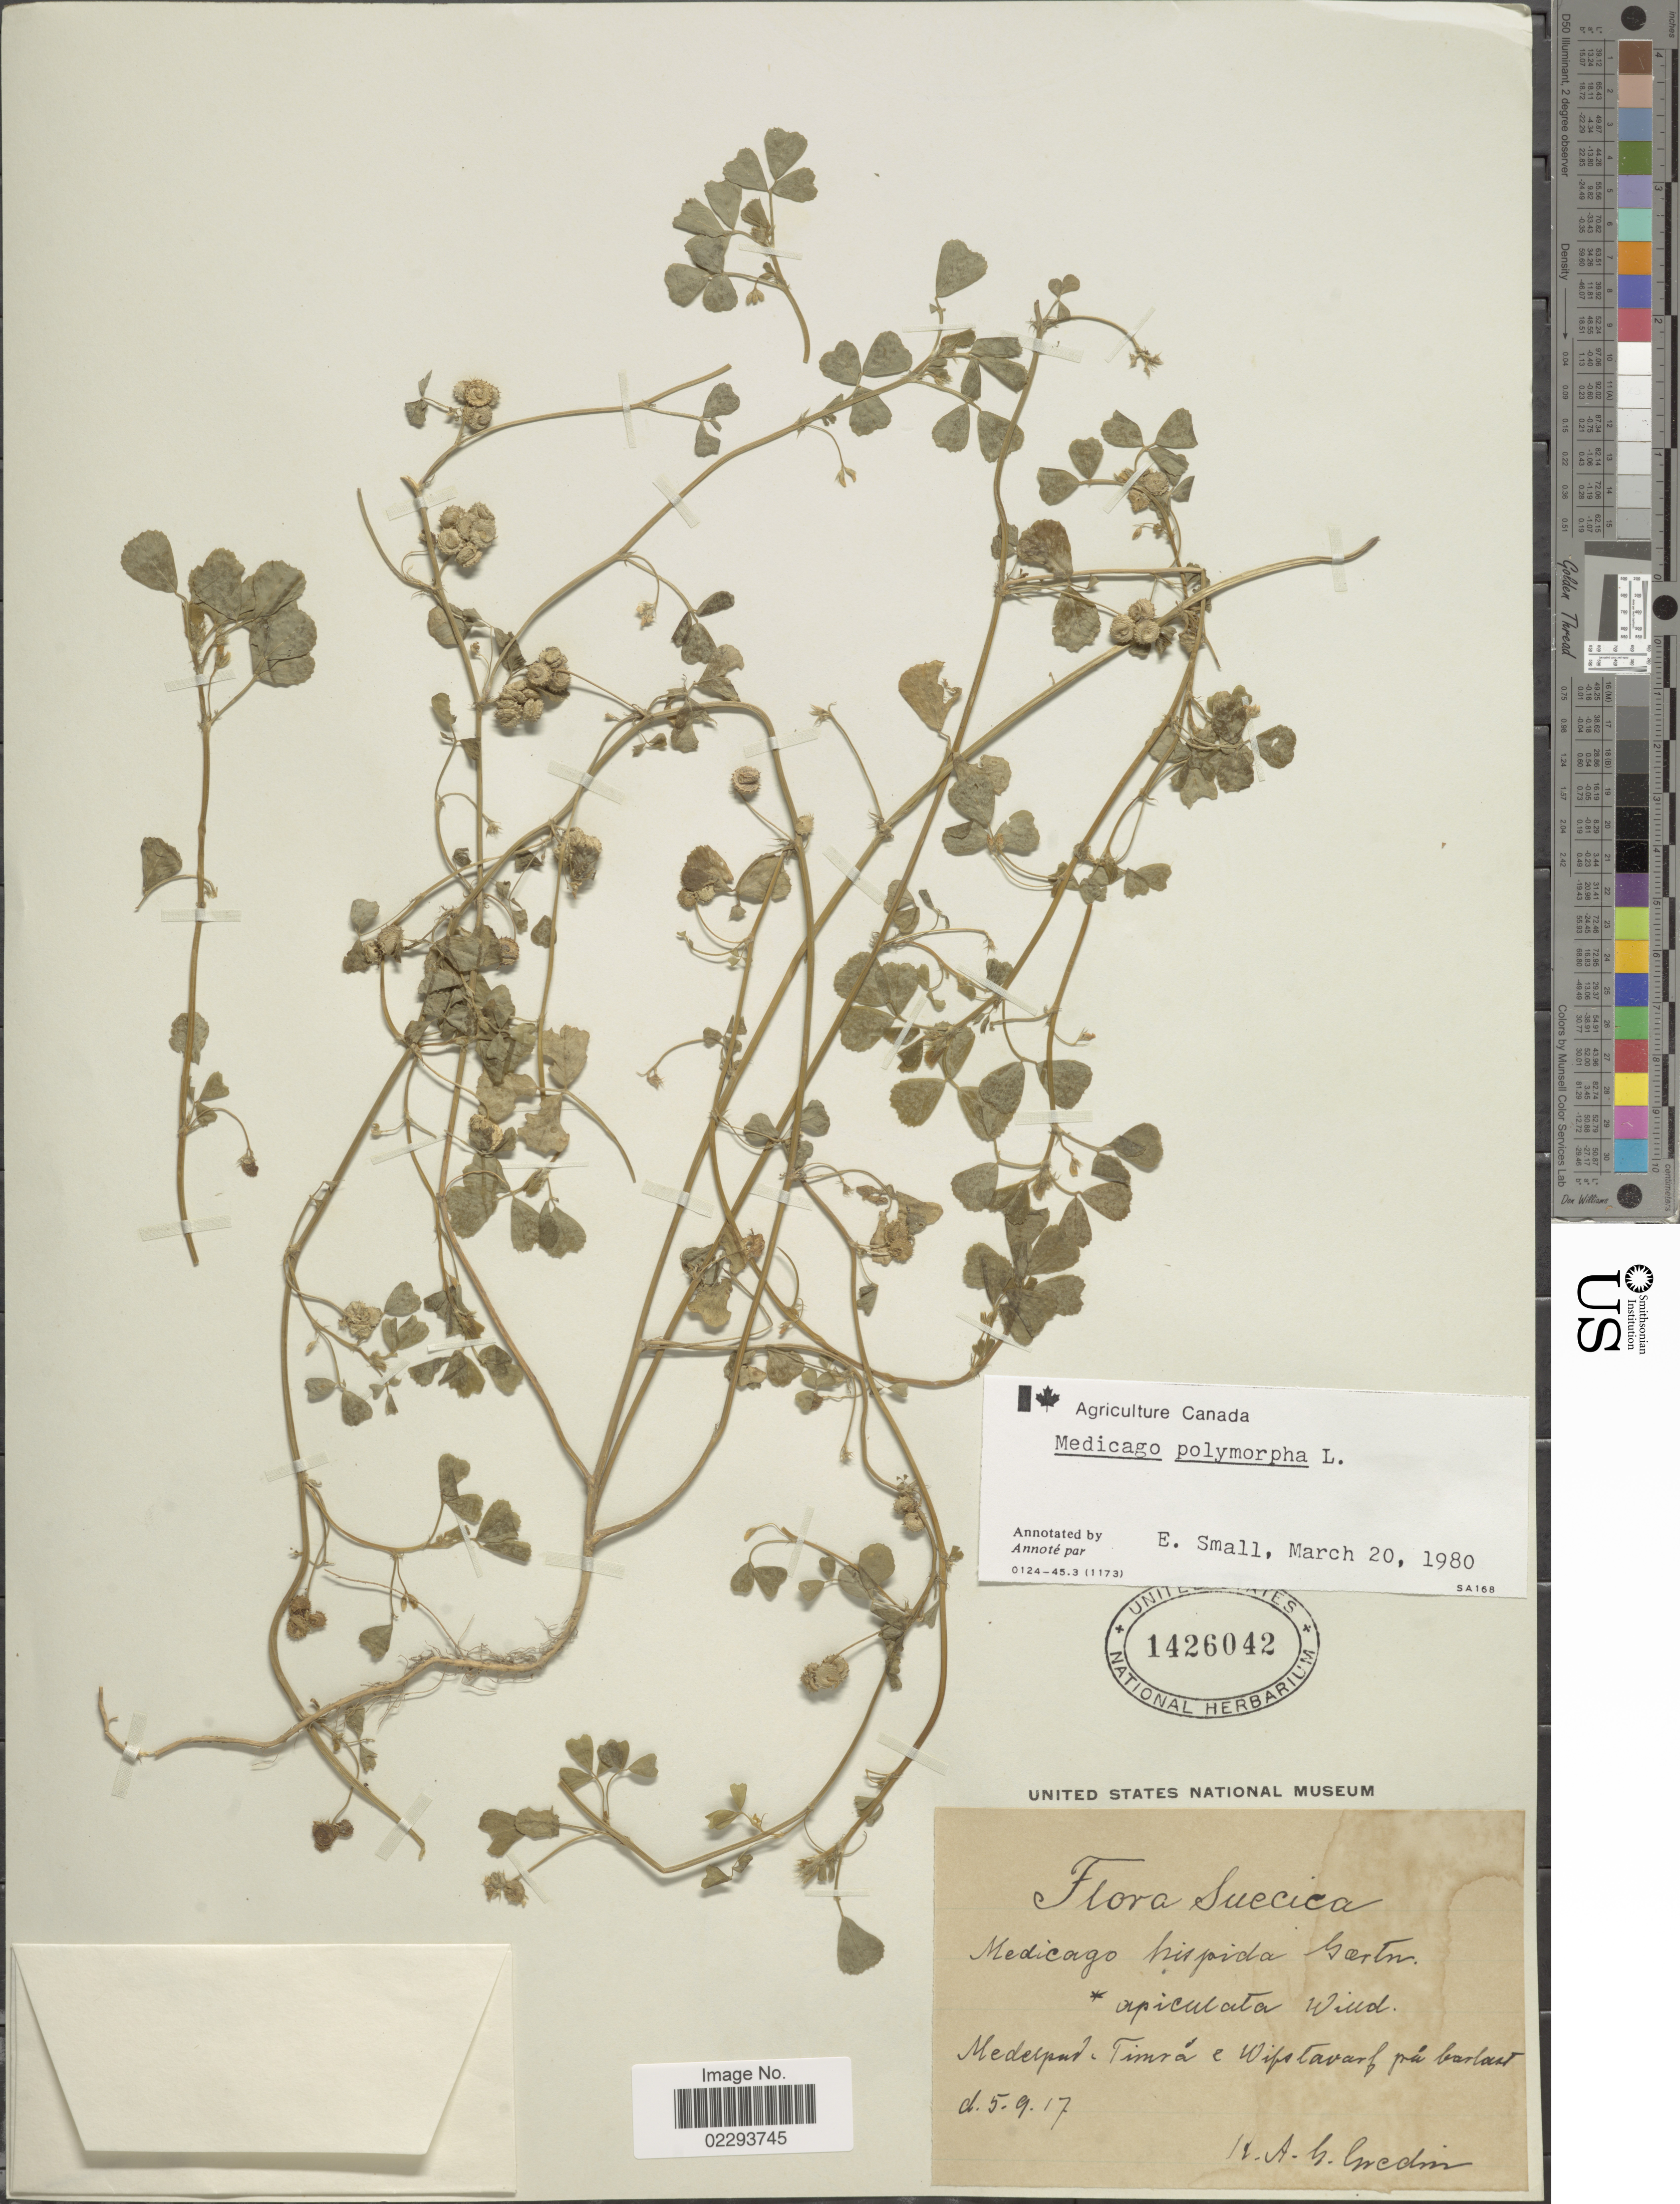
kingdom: Plantae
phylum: Tracheophyta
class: Magnoliopsida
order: Fabales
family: Fabaceae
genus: Medicago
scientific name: Medicago polymorpha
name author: L.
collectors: K. Gredin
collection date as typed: Transcribed d/m/y: 5/9/17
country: Sweden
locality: Medelpad. Timra i Wifstavarf på barlast.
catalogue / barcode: US 1426042